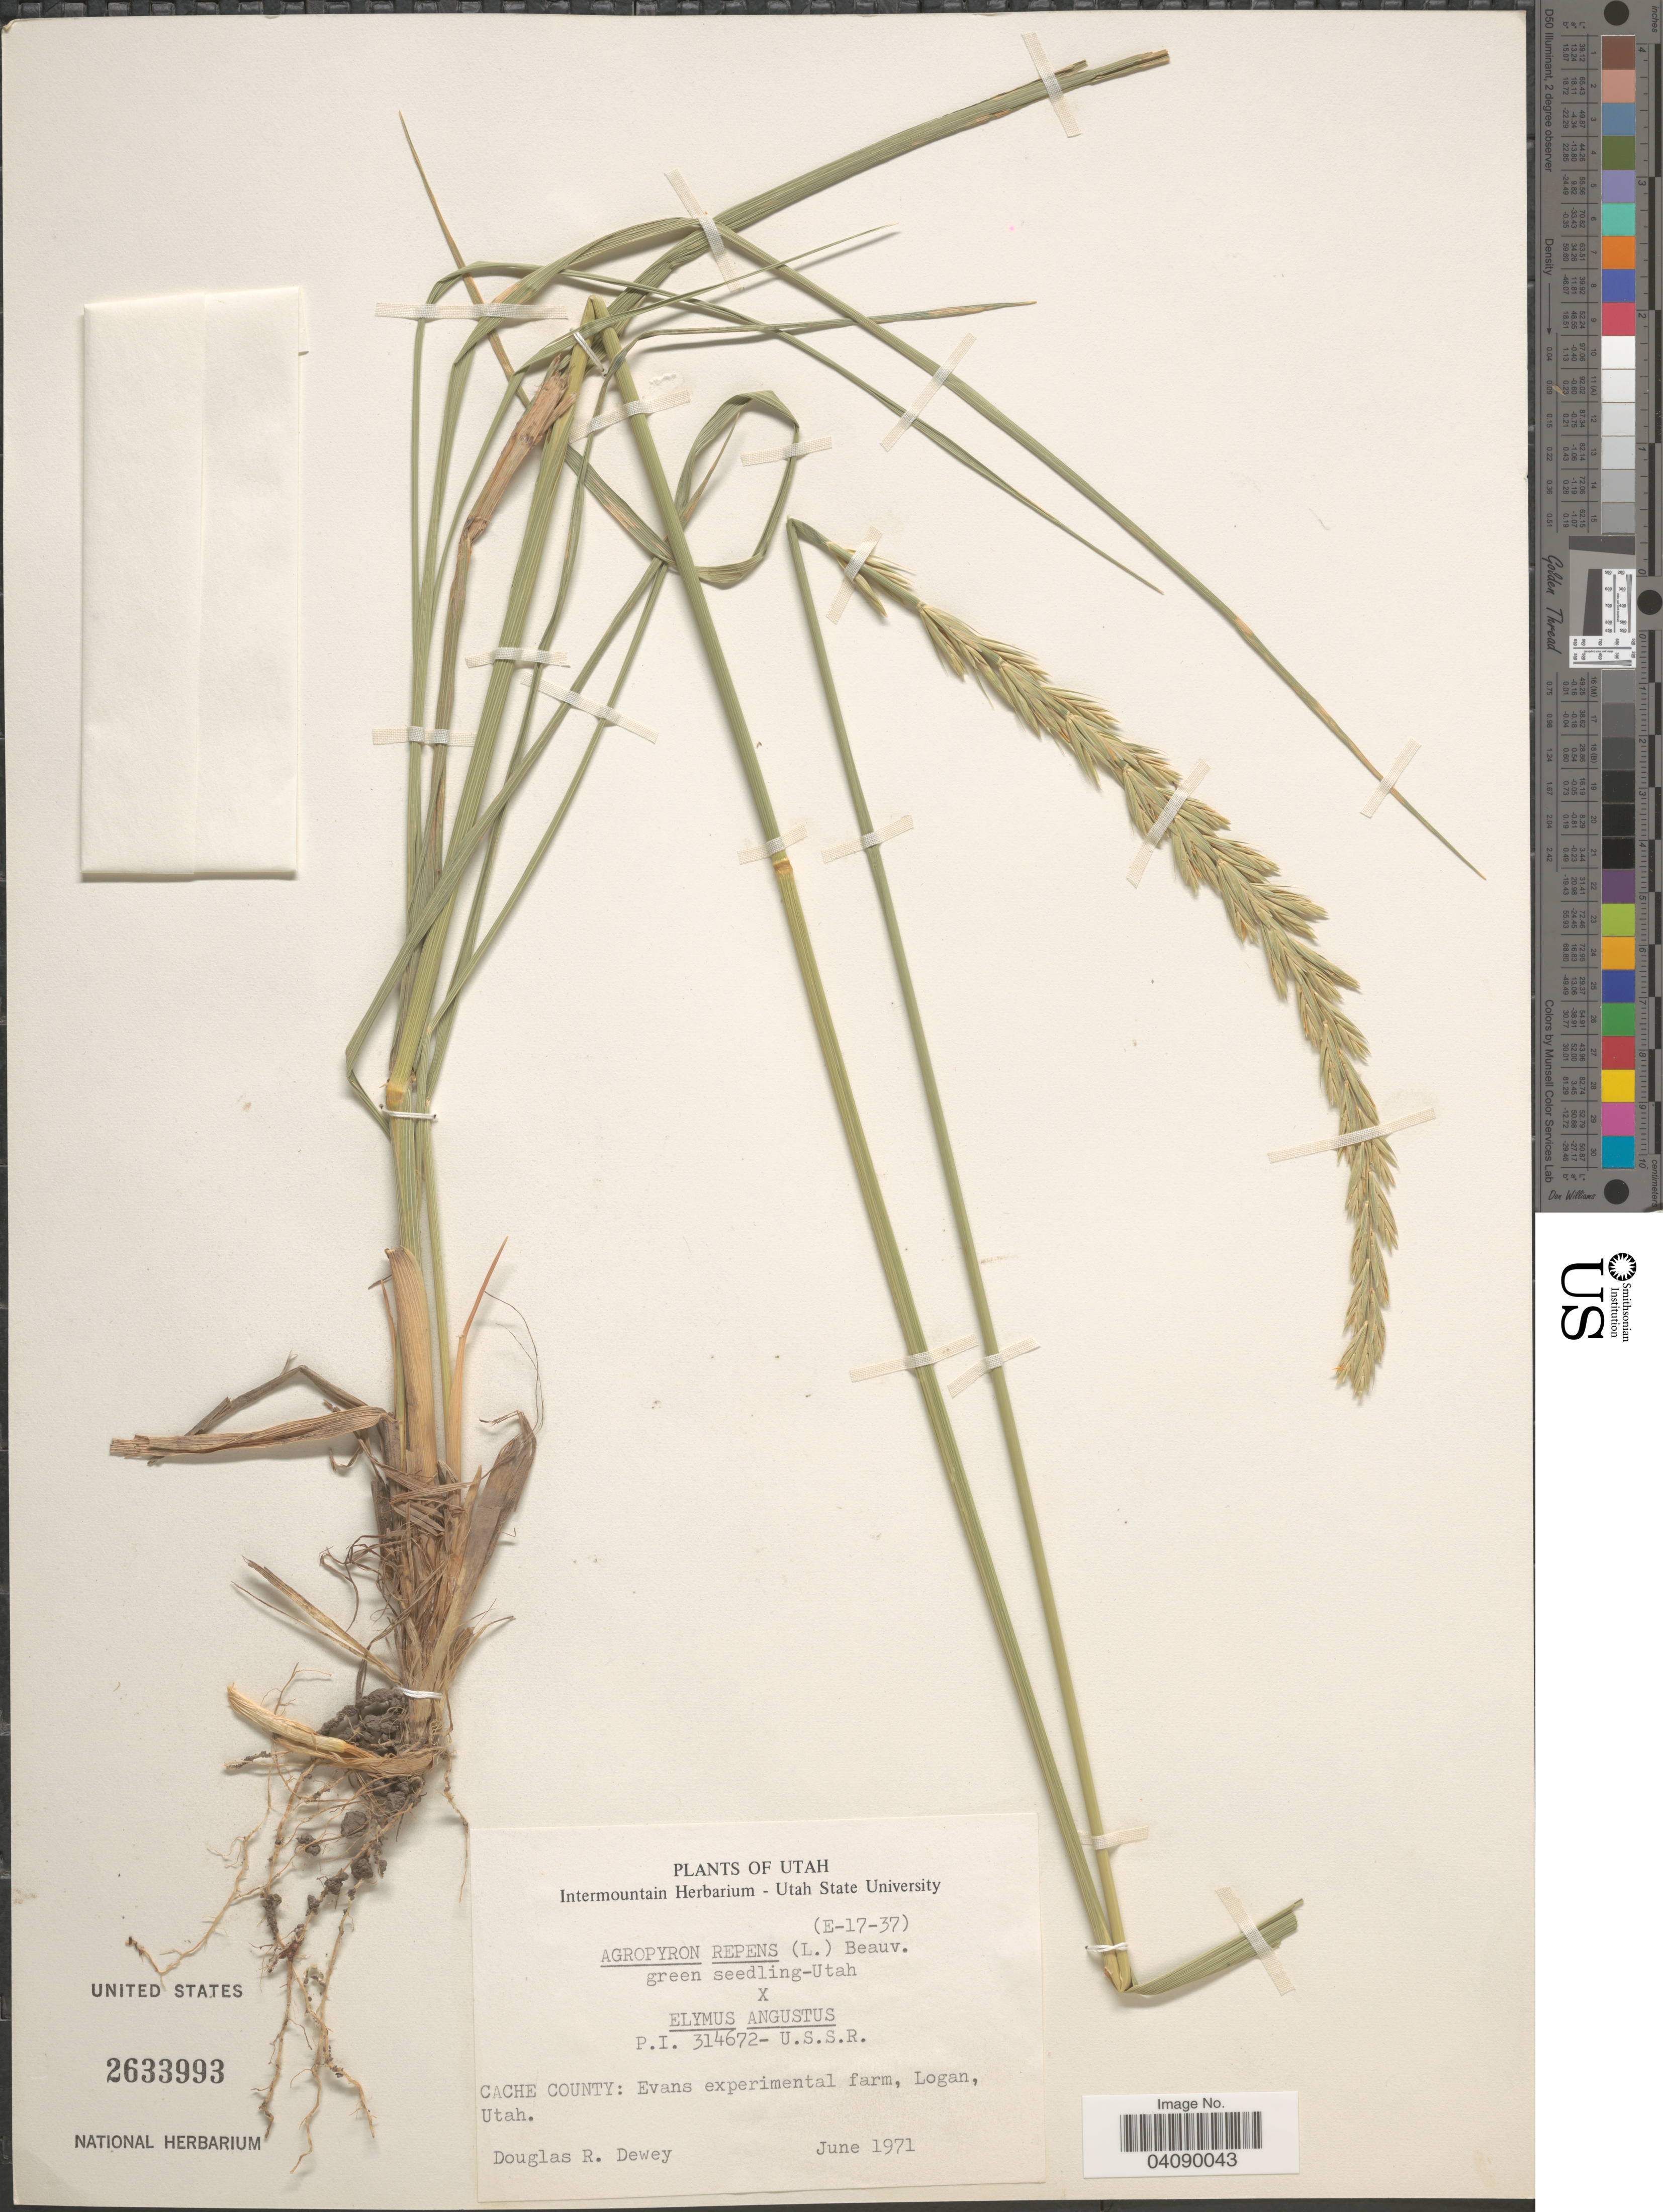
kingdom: Plantae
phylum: Tracheophyta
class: Liliopsida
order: Poales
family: Poaceae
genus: Agroelymus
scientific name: x Agroelymus sp.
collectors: D. Dewey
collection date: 1971-06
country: United States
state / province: Utah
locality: Cache County: Evans experimental farm: Logan.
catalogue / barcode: US 2633993